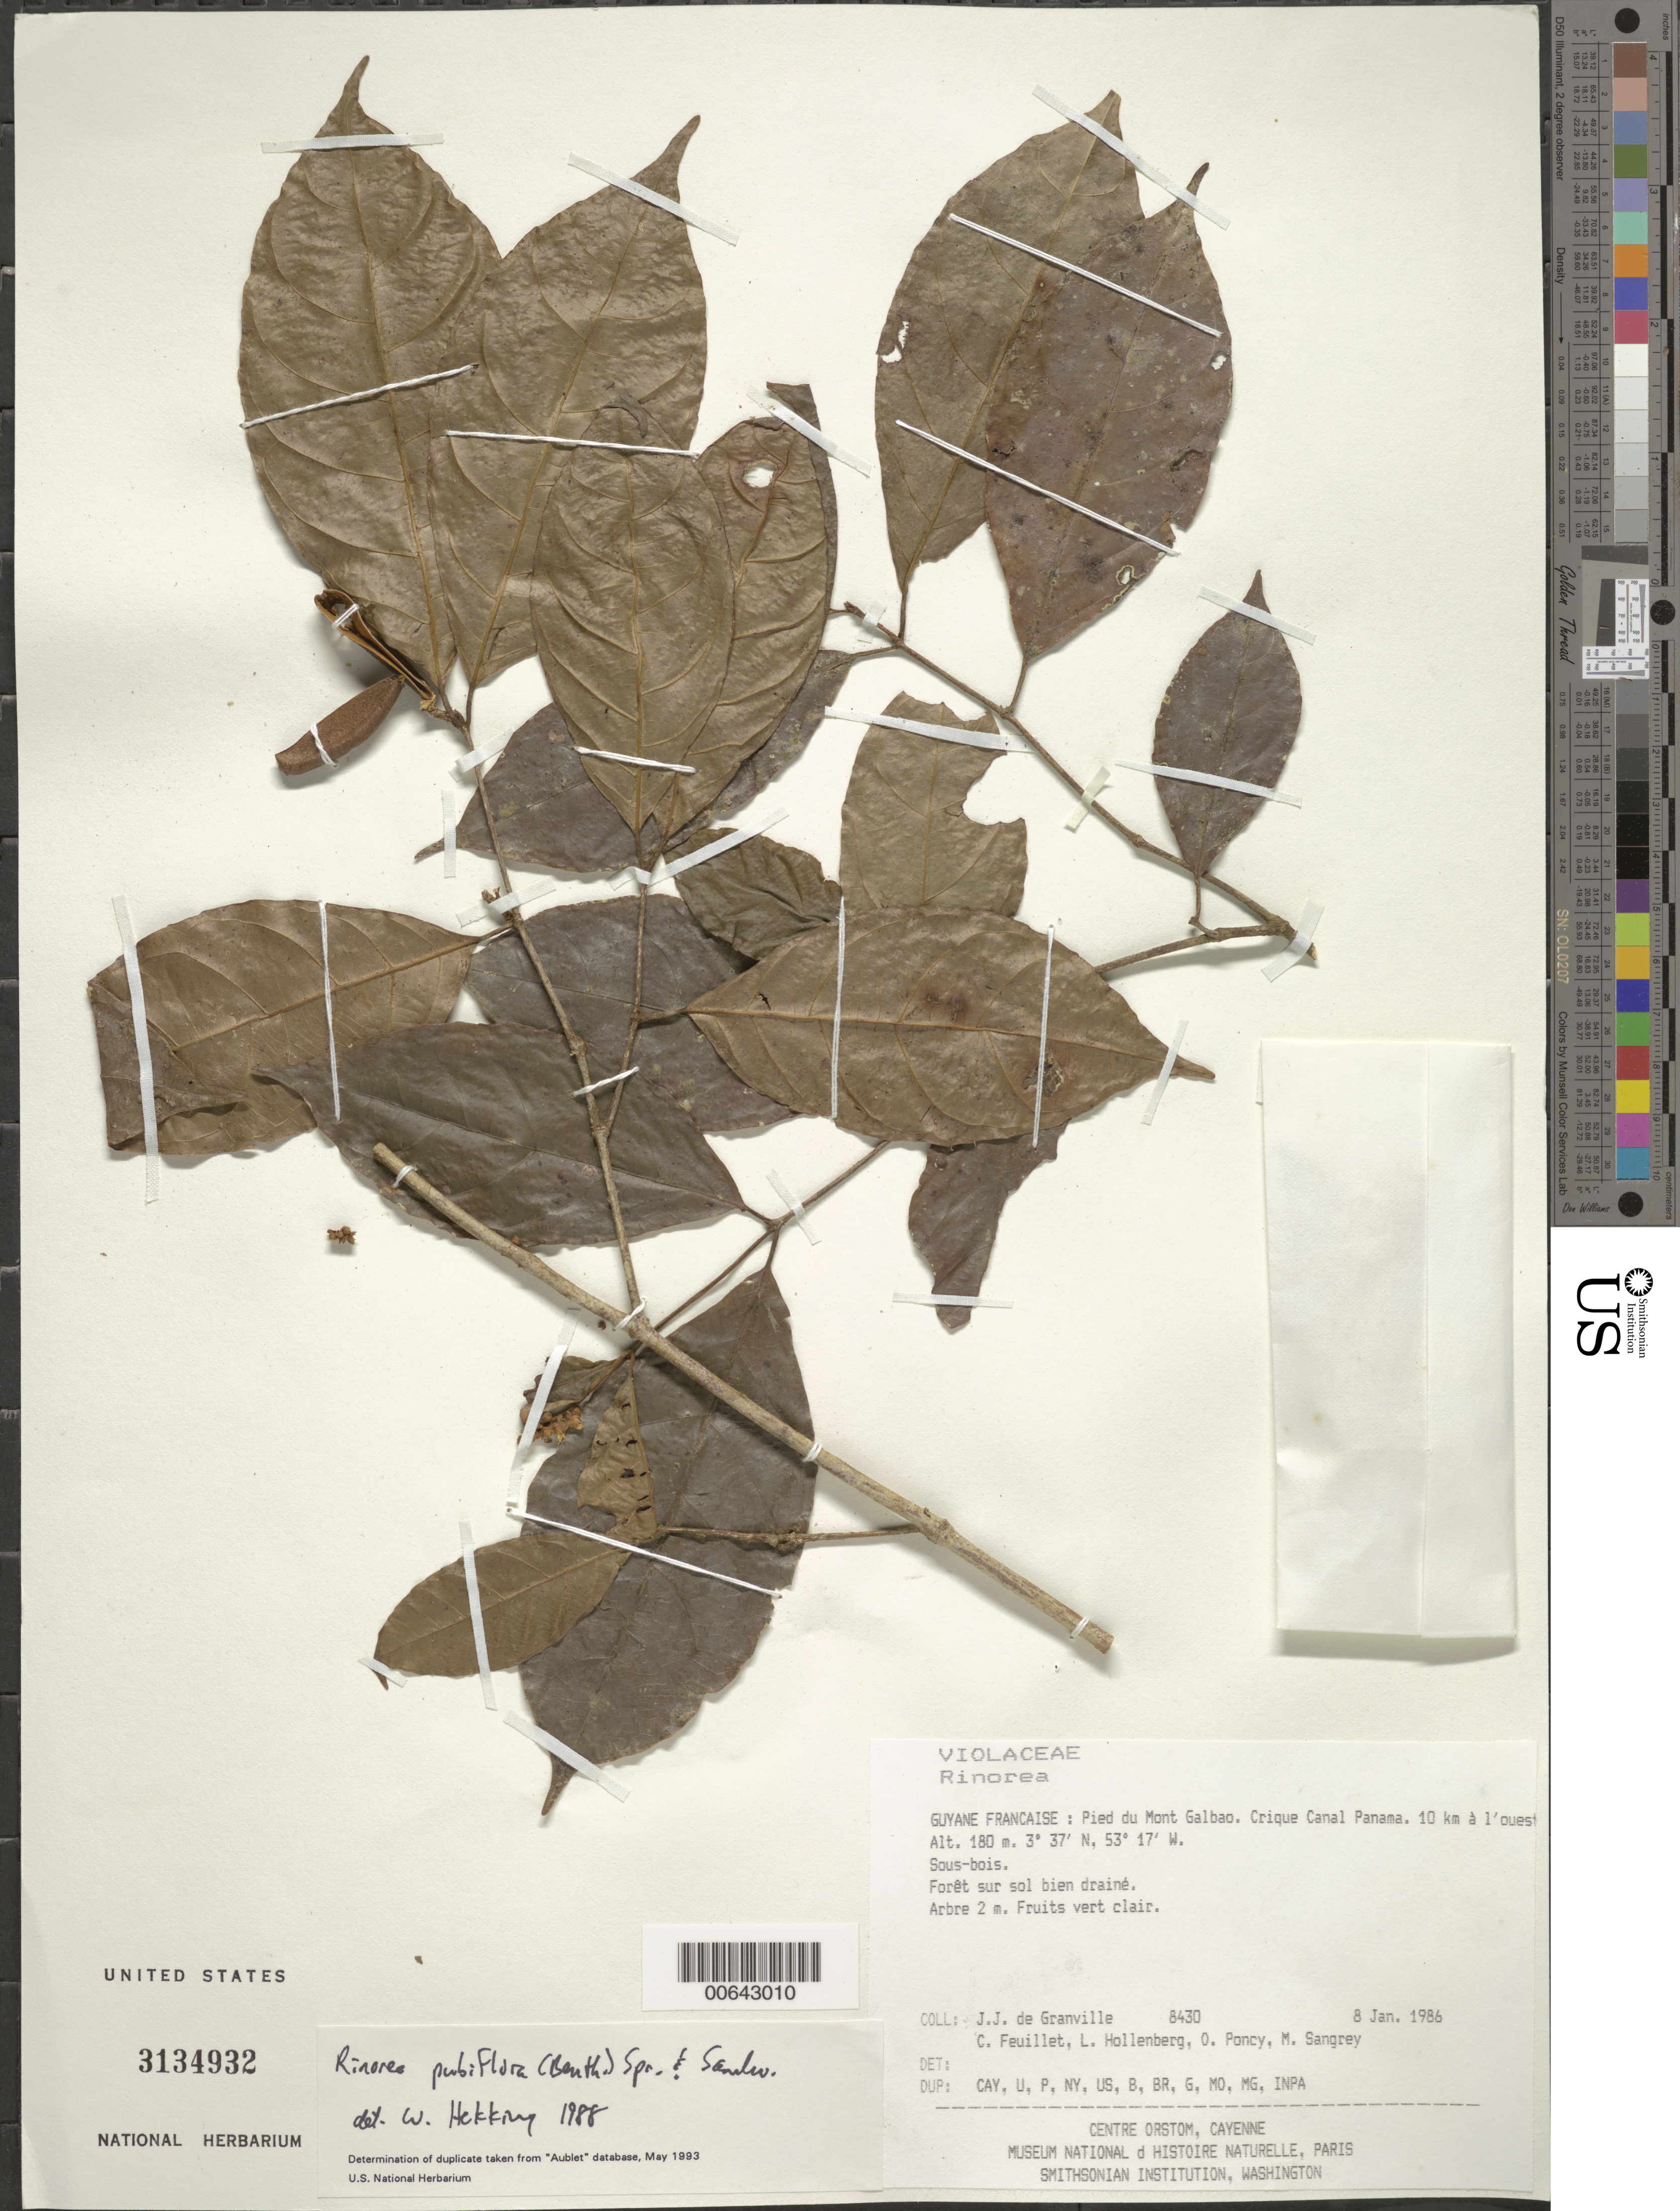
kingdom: Plantae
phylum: Tracheophyta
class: Magnoliopsida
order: Malpighiales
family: Violaceae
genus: Rinorea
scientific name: Rinorea pubiflora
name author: (Benth.) Sprague & Sandwith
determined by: Hekking, W. H. A.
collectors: J.-J. de Granville, C. Feuillet, L. Hollenberg, O. Poncy & M. S. Sangrey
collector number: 8430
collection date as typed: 8-Jan-86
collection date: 1986-01-08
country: French Guiana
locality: Pied du Mont Galbao. Crique Canal Panama. 10 km à l'ouest de Saül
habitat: Sous-bois; forêt sur sol bien drainé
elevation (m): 180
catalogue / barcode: US 3134932